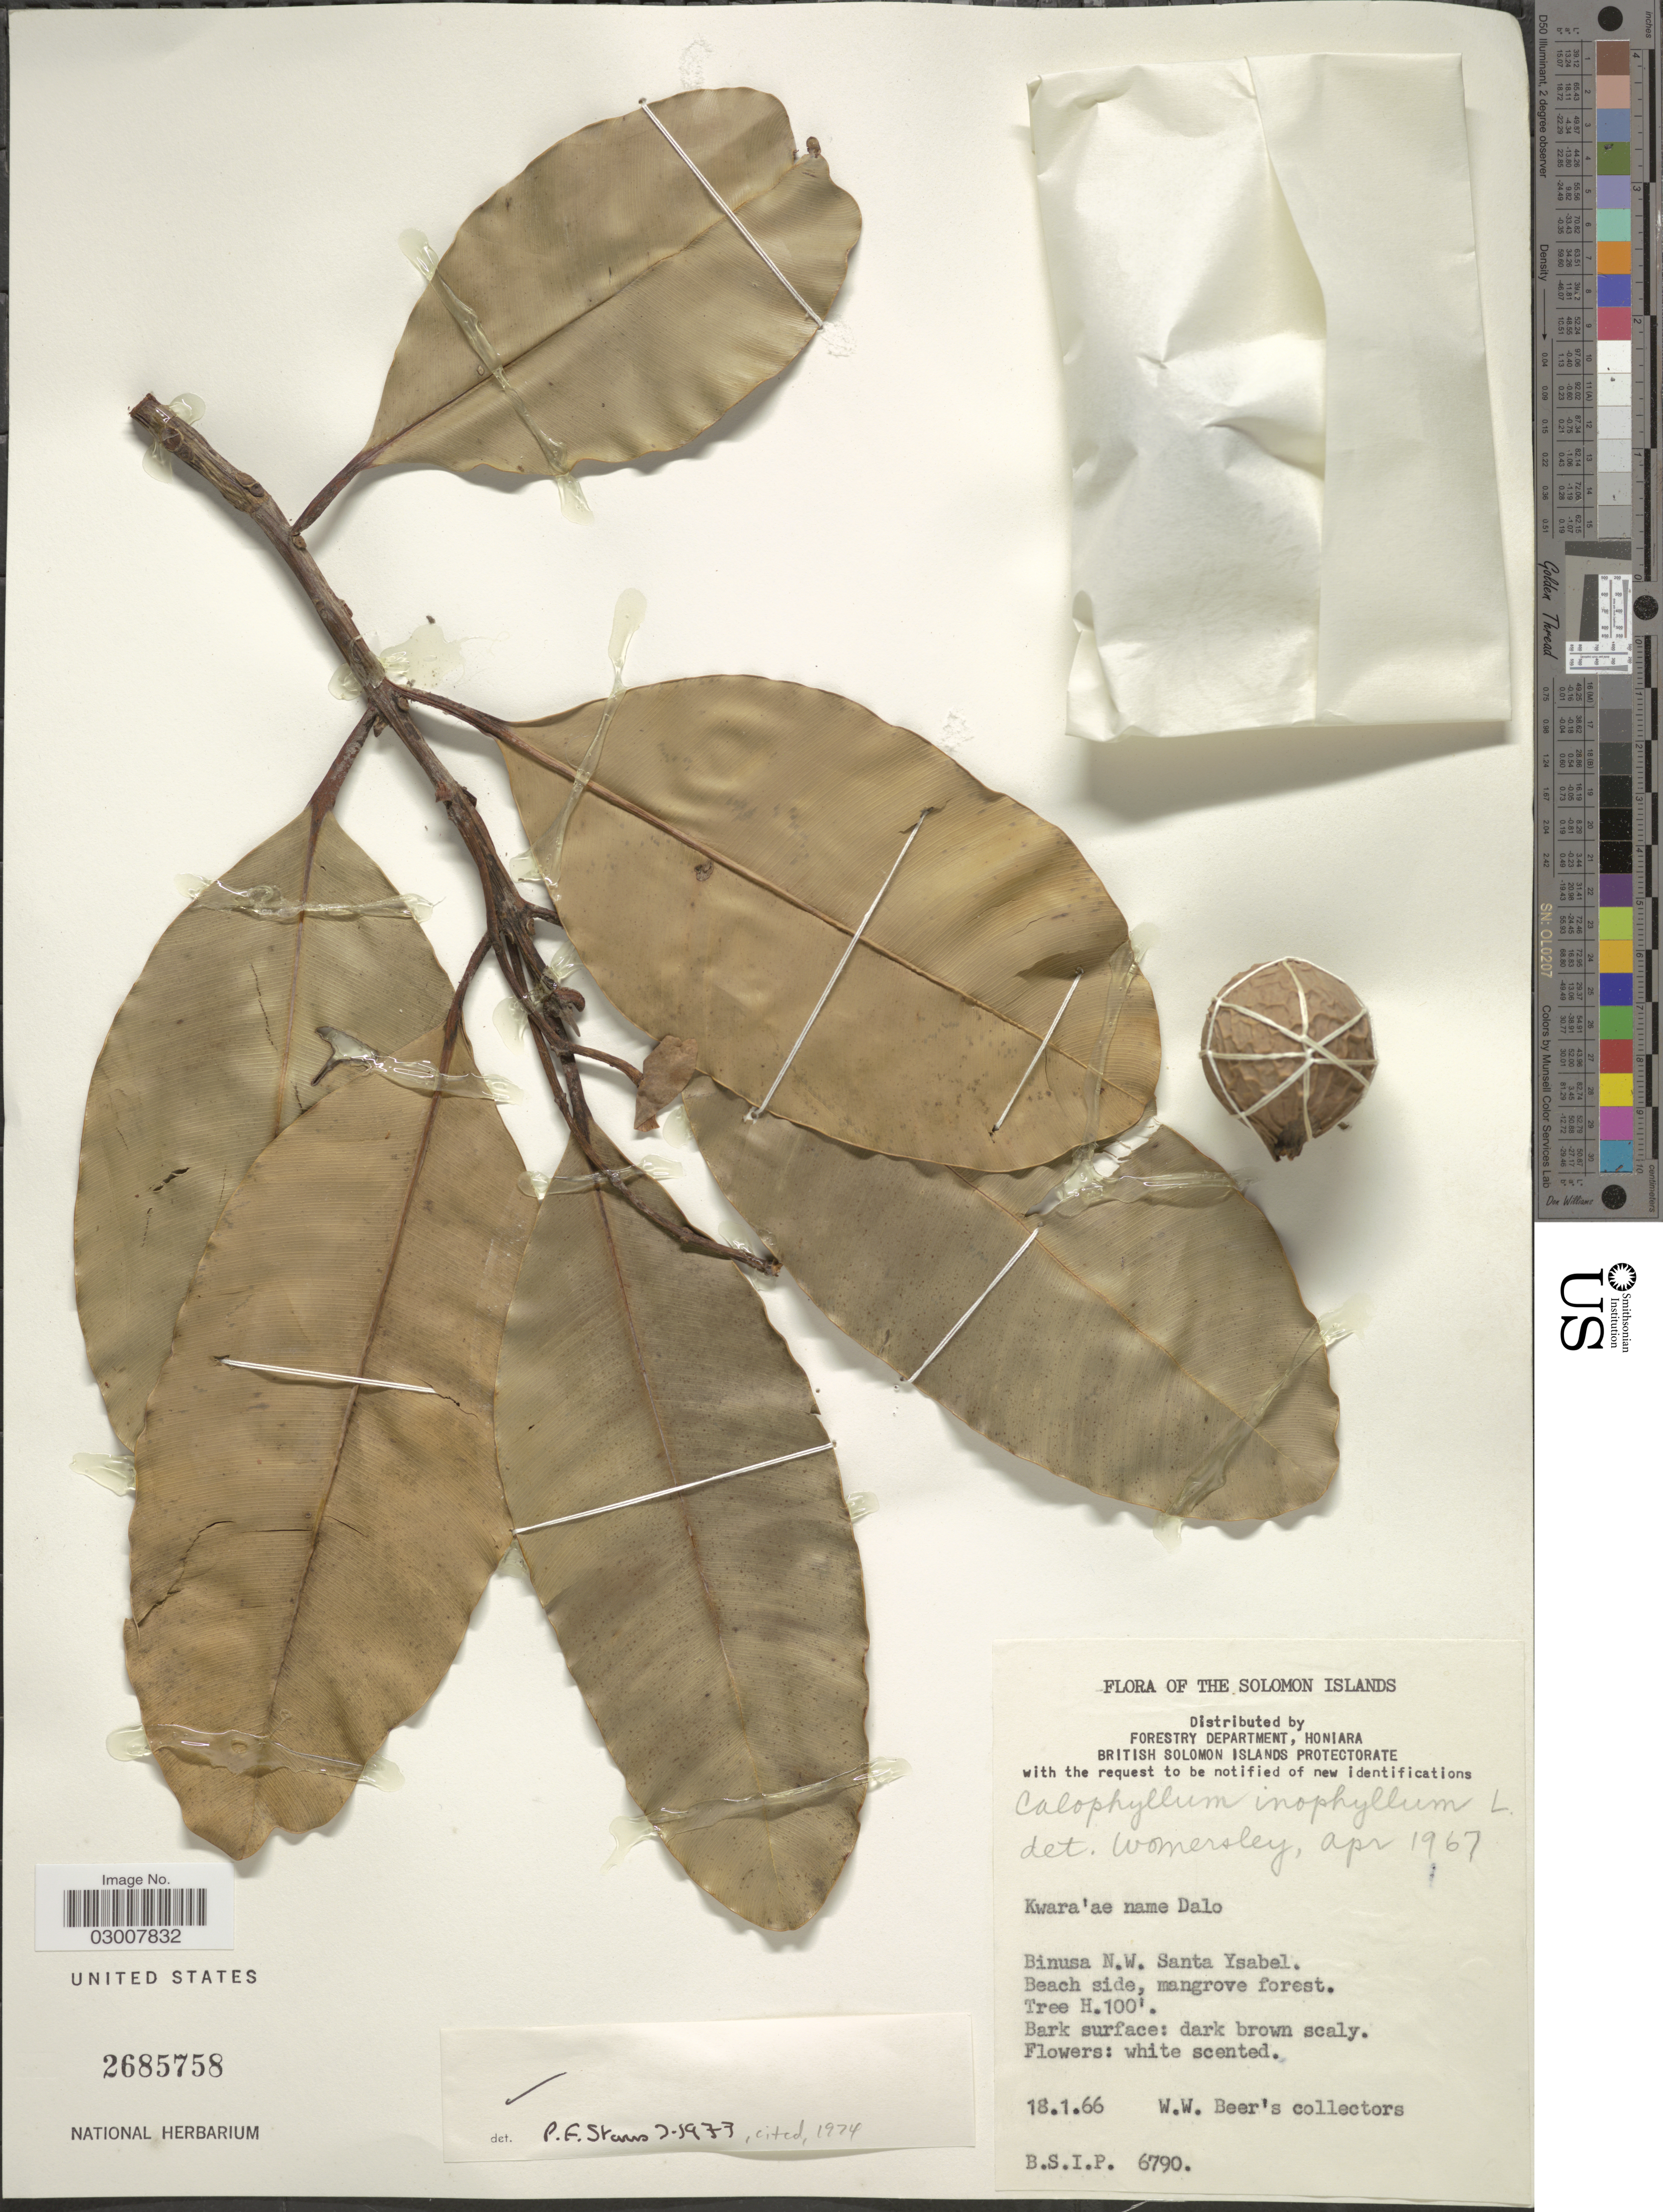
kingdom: Plantae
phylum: Tracheophyta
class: Magnoliopsida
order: Malpighiales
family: Calophyllaceae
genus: Calophyllum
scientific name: Calophyllum inophyllum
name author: L.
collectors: W. Beer's Collectors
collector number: B.S.I.P. 6790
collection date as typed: Transcribed d/m/y: 18/1/66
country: Solomon Islands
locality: Binusa N.W. Santa Ysabel.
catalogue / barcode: US 2685758